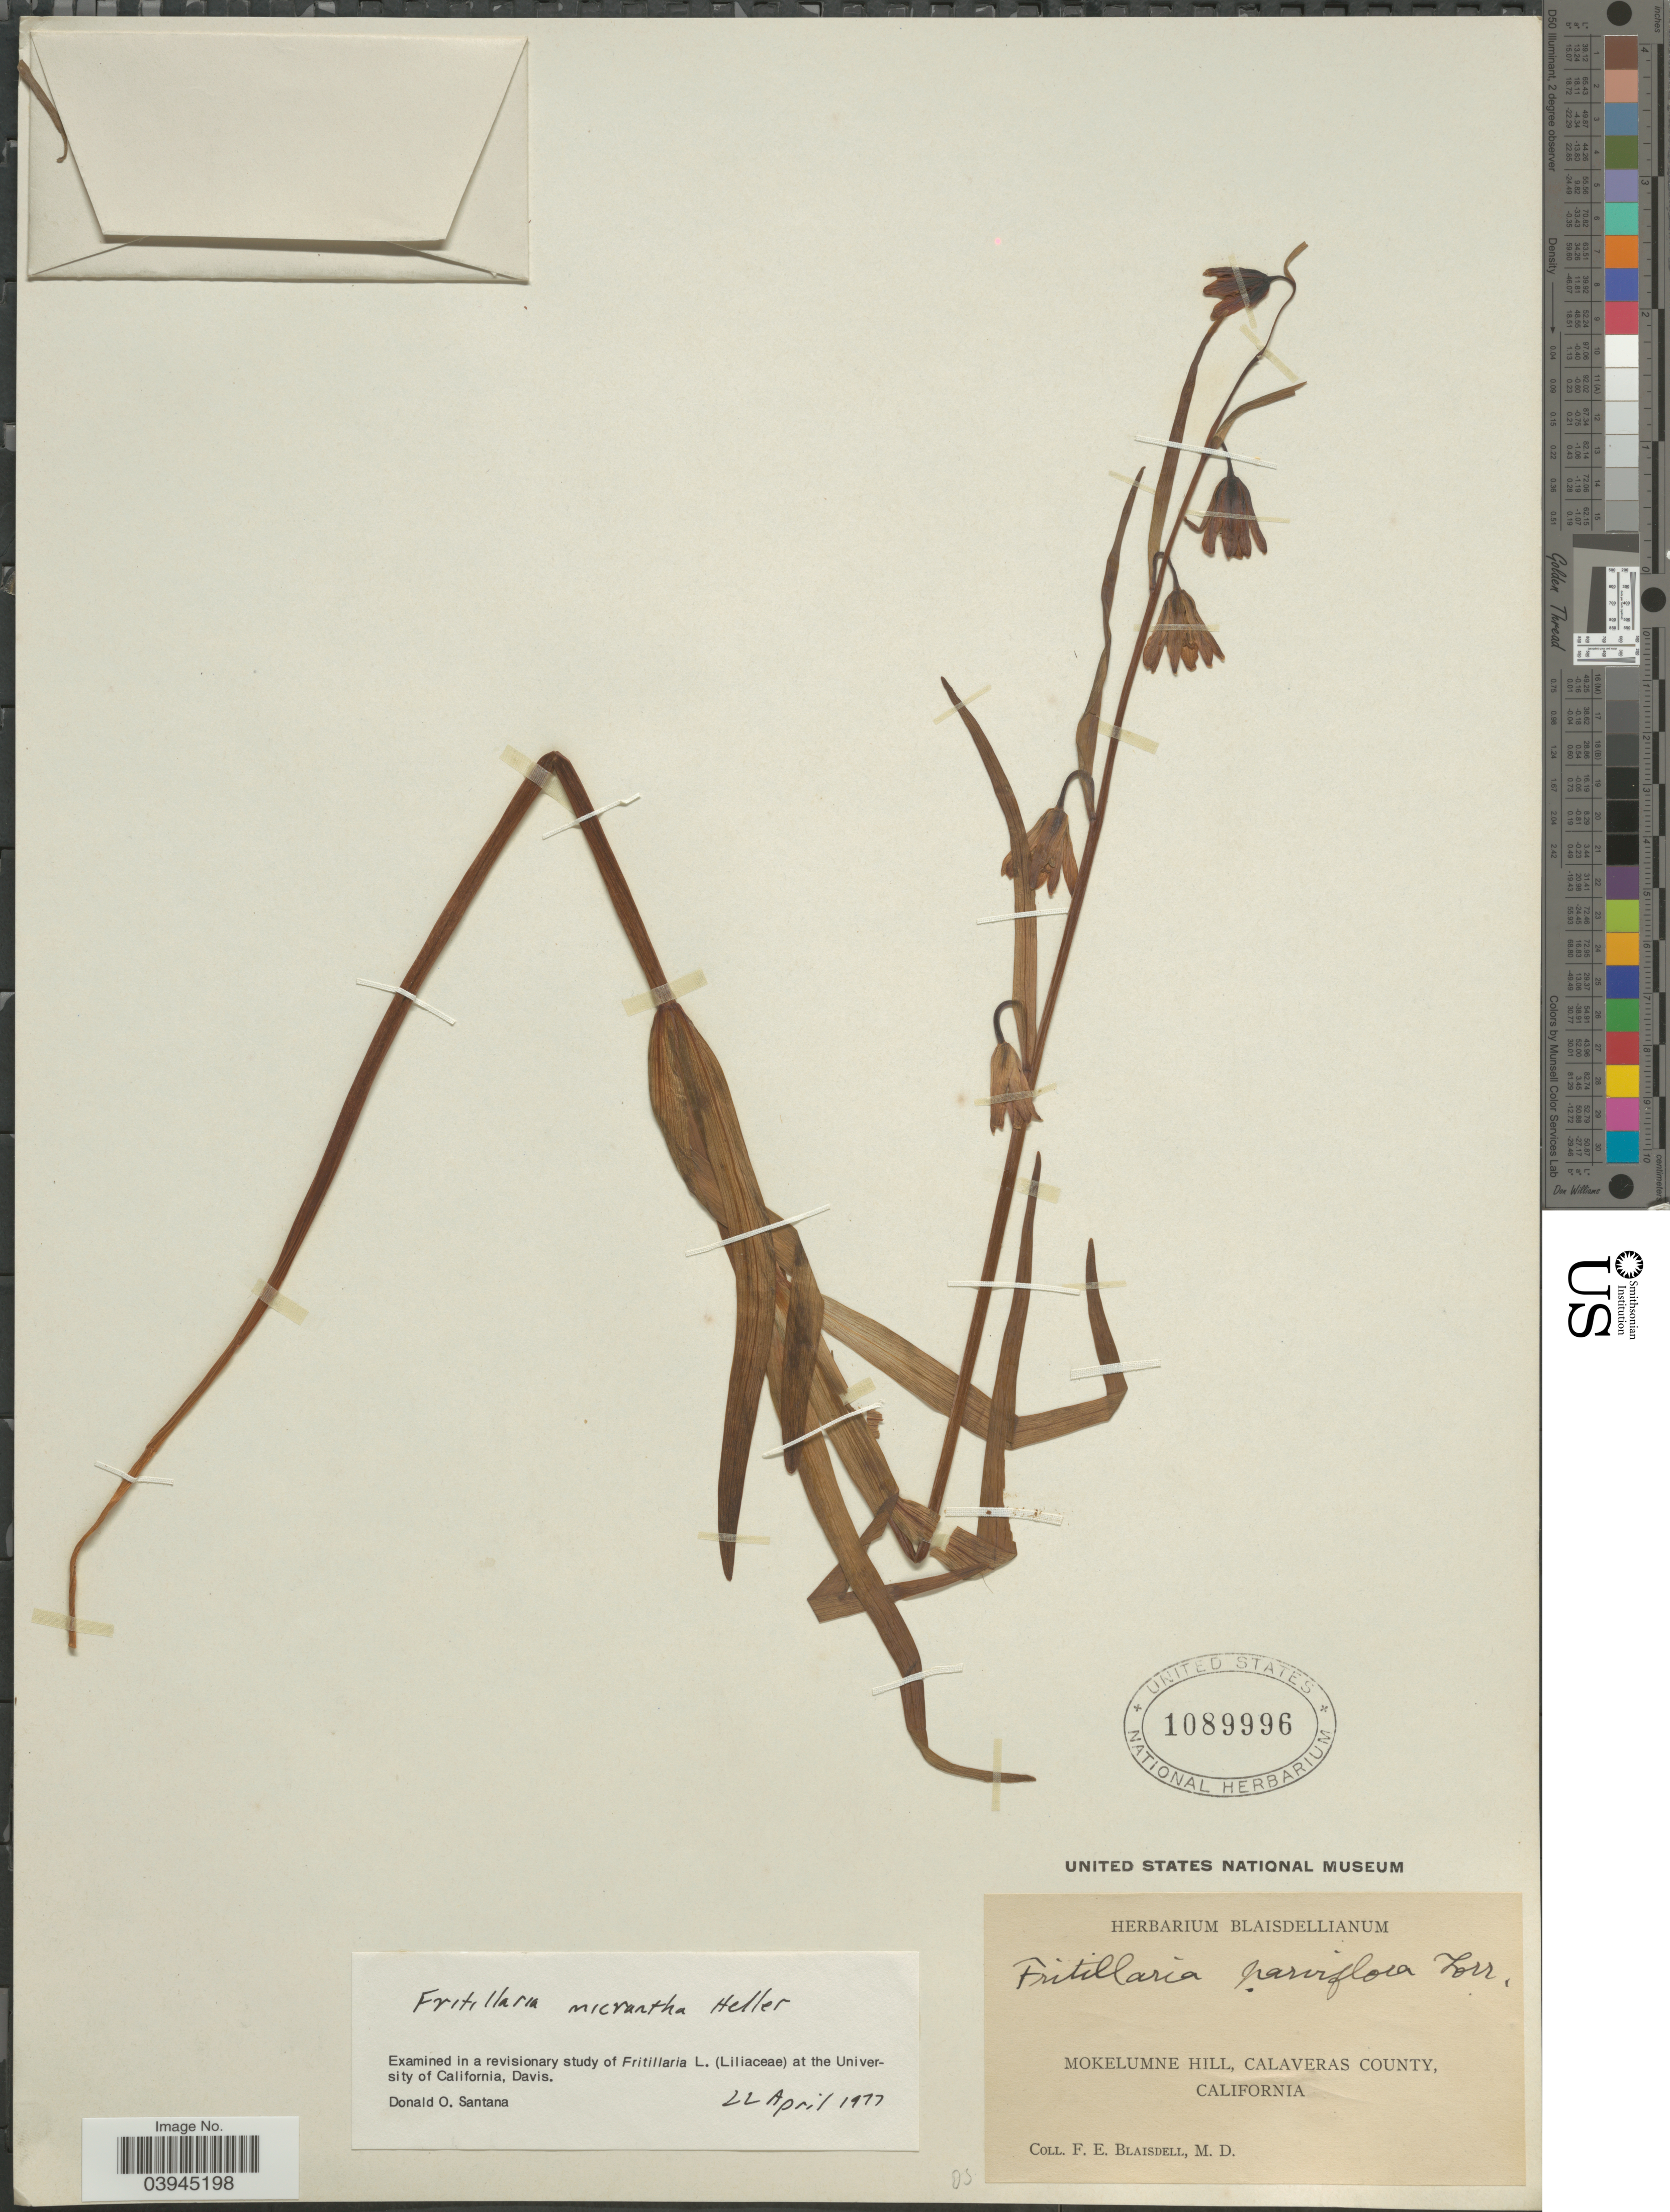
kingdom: Plantae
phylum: Tracheophyta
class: Liliopsida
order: Liliales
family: Liliaceae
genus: Fritillaria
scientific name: Fritillaria micrantha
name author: A. Heller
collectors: F. Blaisdell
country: United States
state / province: California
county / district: Calaveras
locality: Mokelumne Hill, Calaveras County.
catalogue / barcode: US 1089996